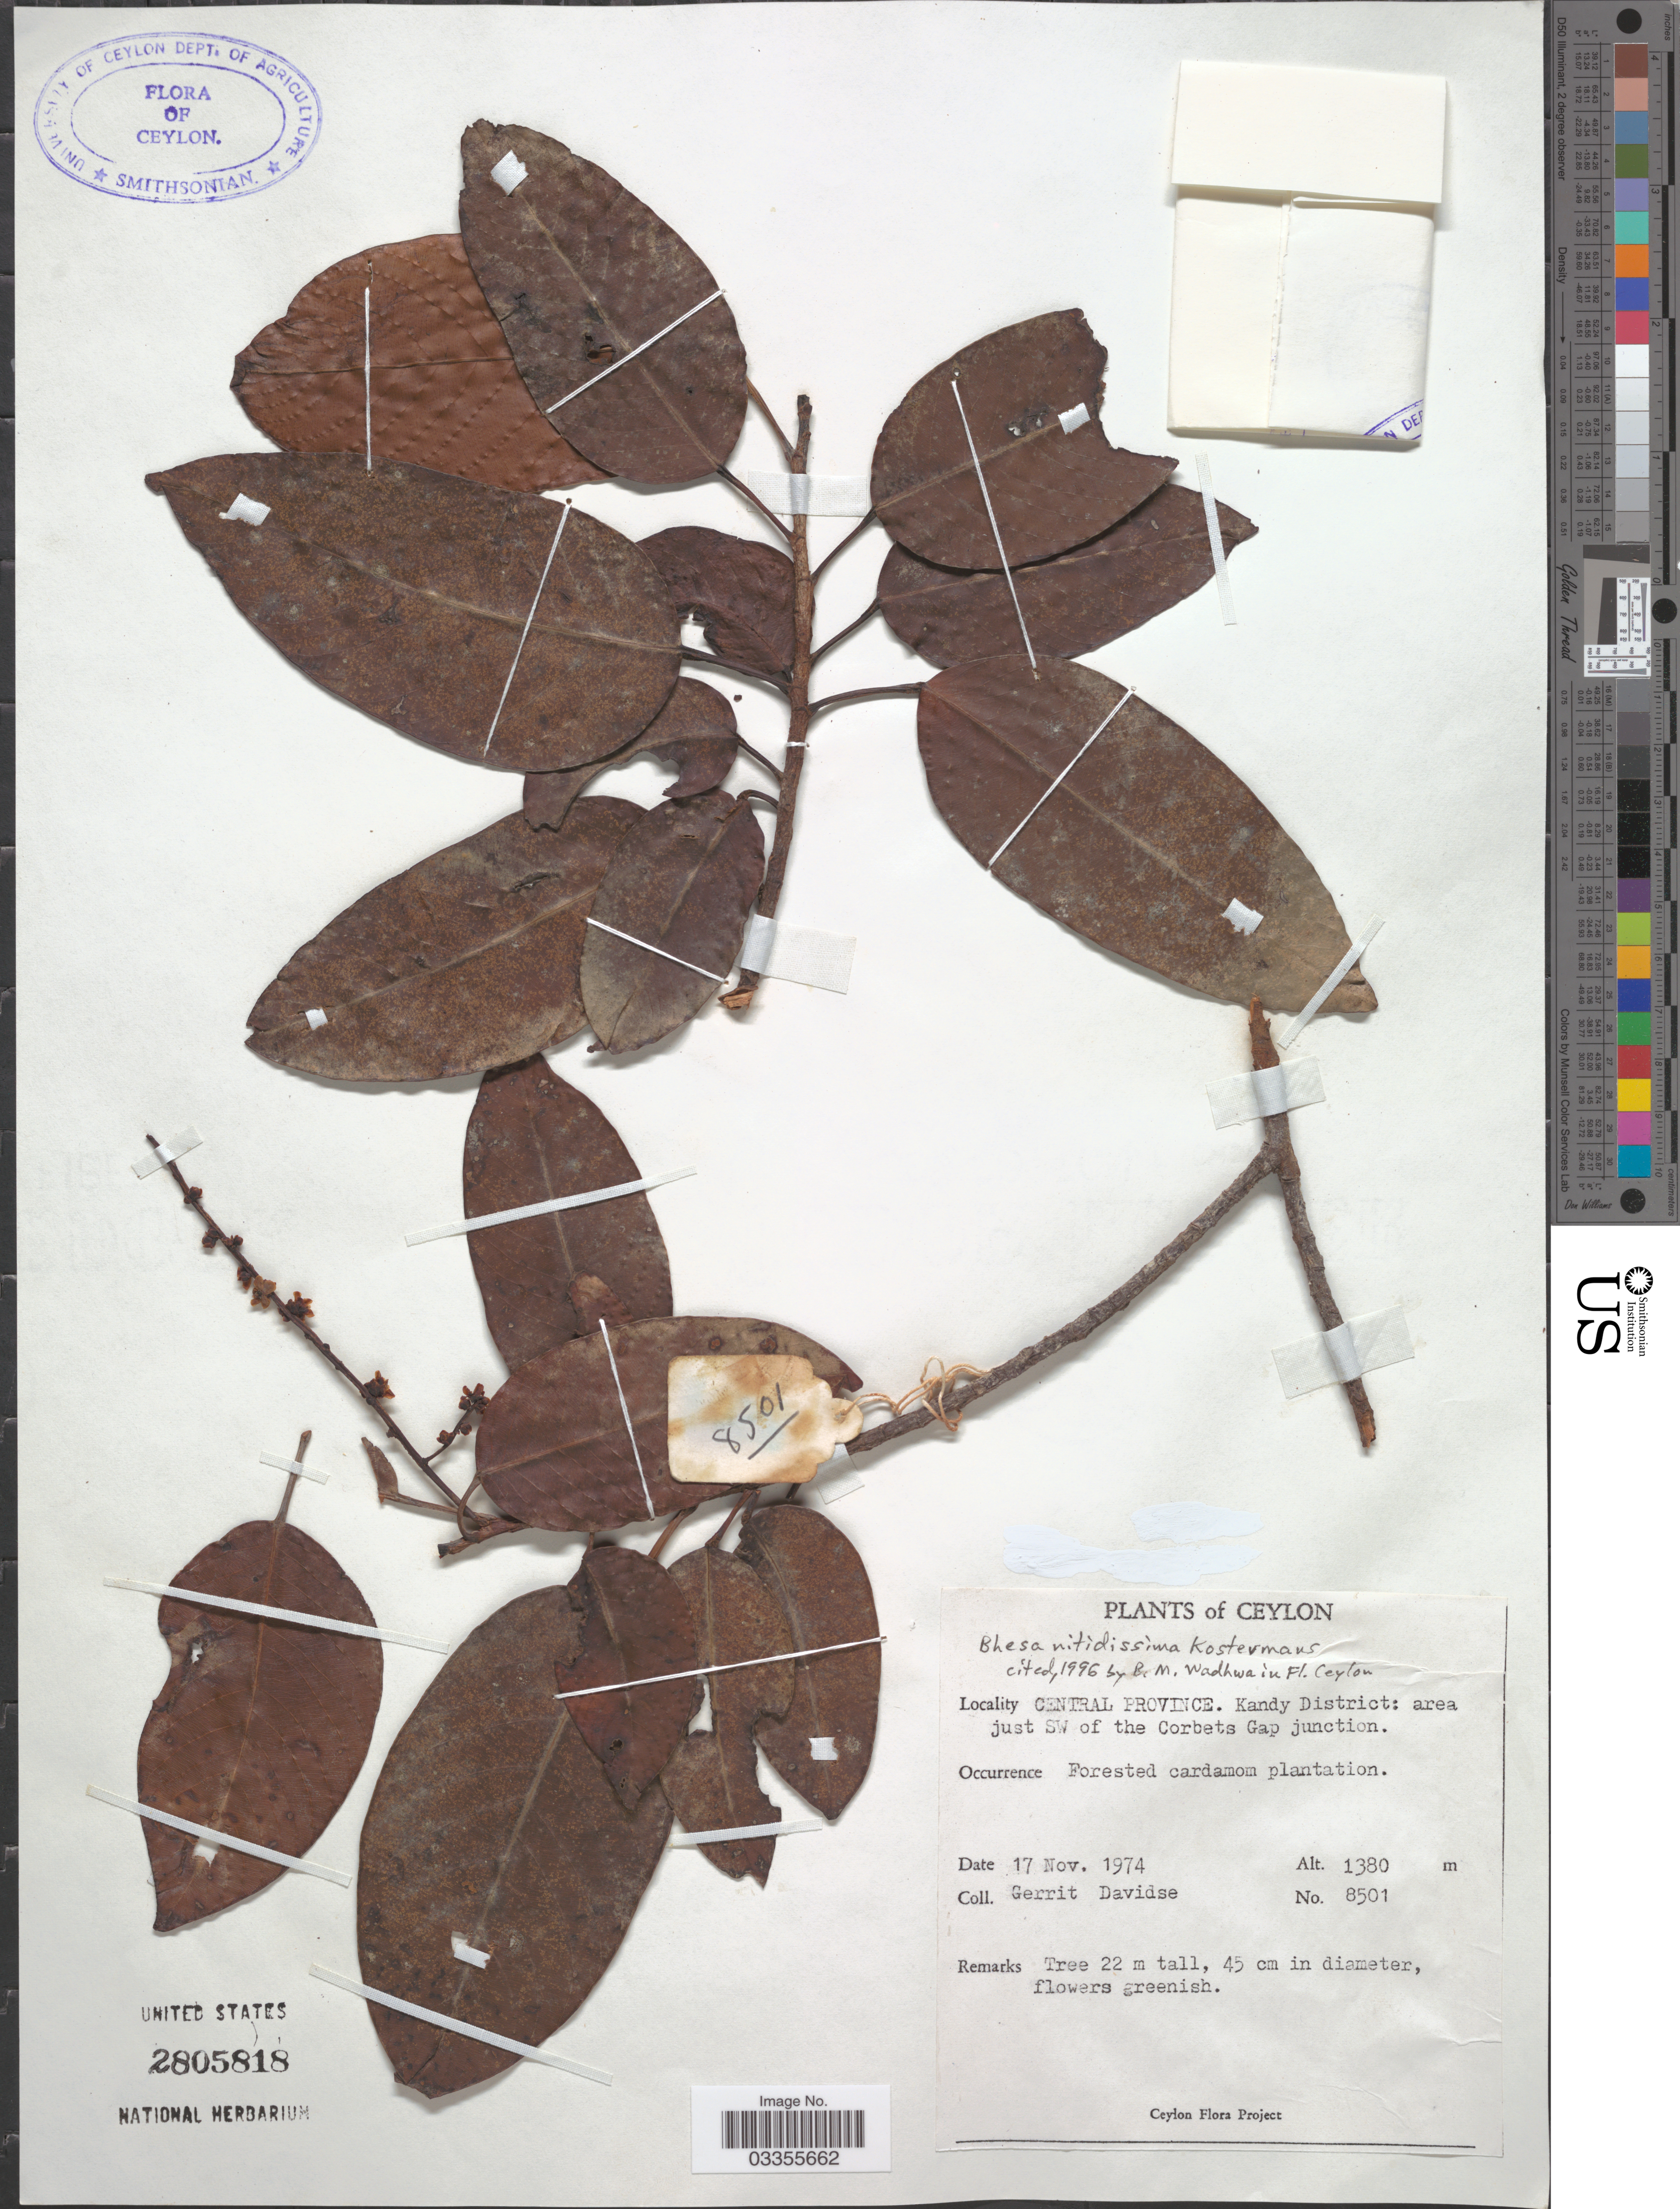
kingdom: Plantae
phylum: Tracheophyta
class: Magnoliopsida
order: Malpighiales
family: Centroplacaceae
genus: Bhesa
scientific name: Bhesa indica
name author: (Bedd.) Ding Hou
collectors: G. Davidse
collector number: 8501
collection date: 1974-11-17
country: Sri Lanka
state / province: Central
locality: Ceylon. Kandy District: area just SW of the Corbets Gap junction.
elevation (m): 1380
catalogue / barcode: US 2805818